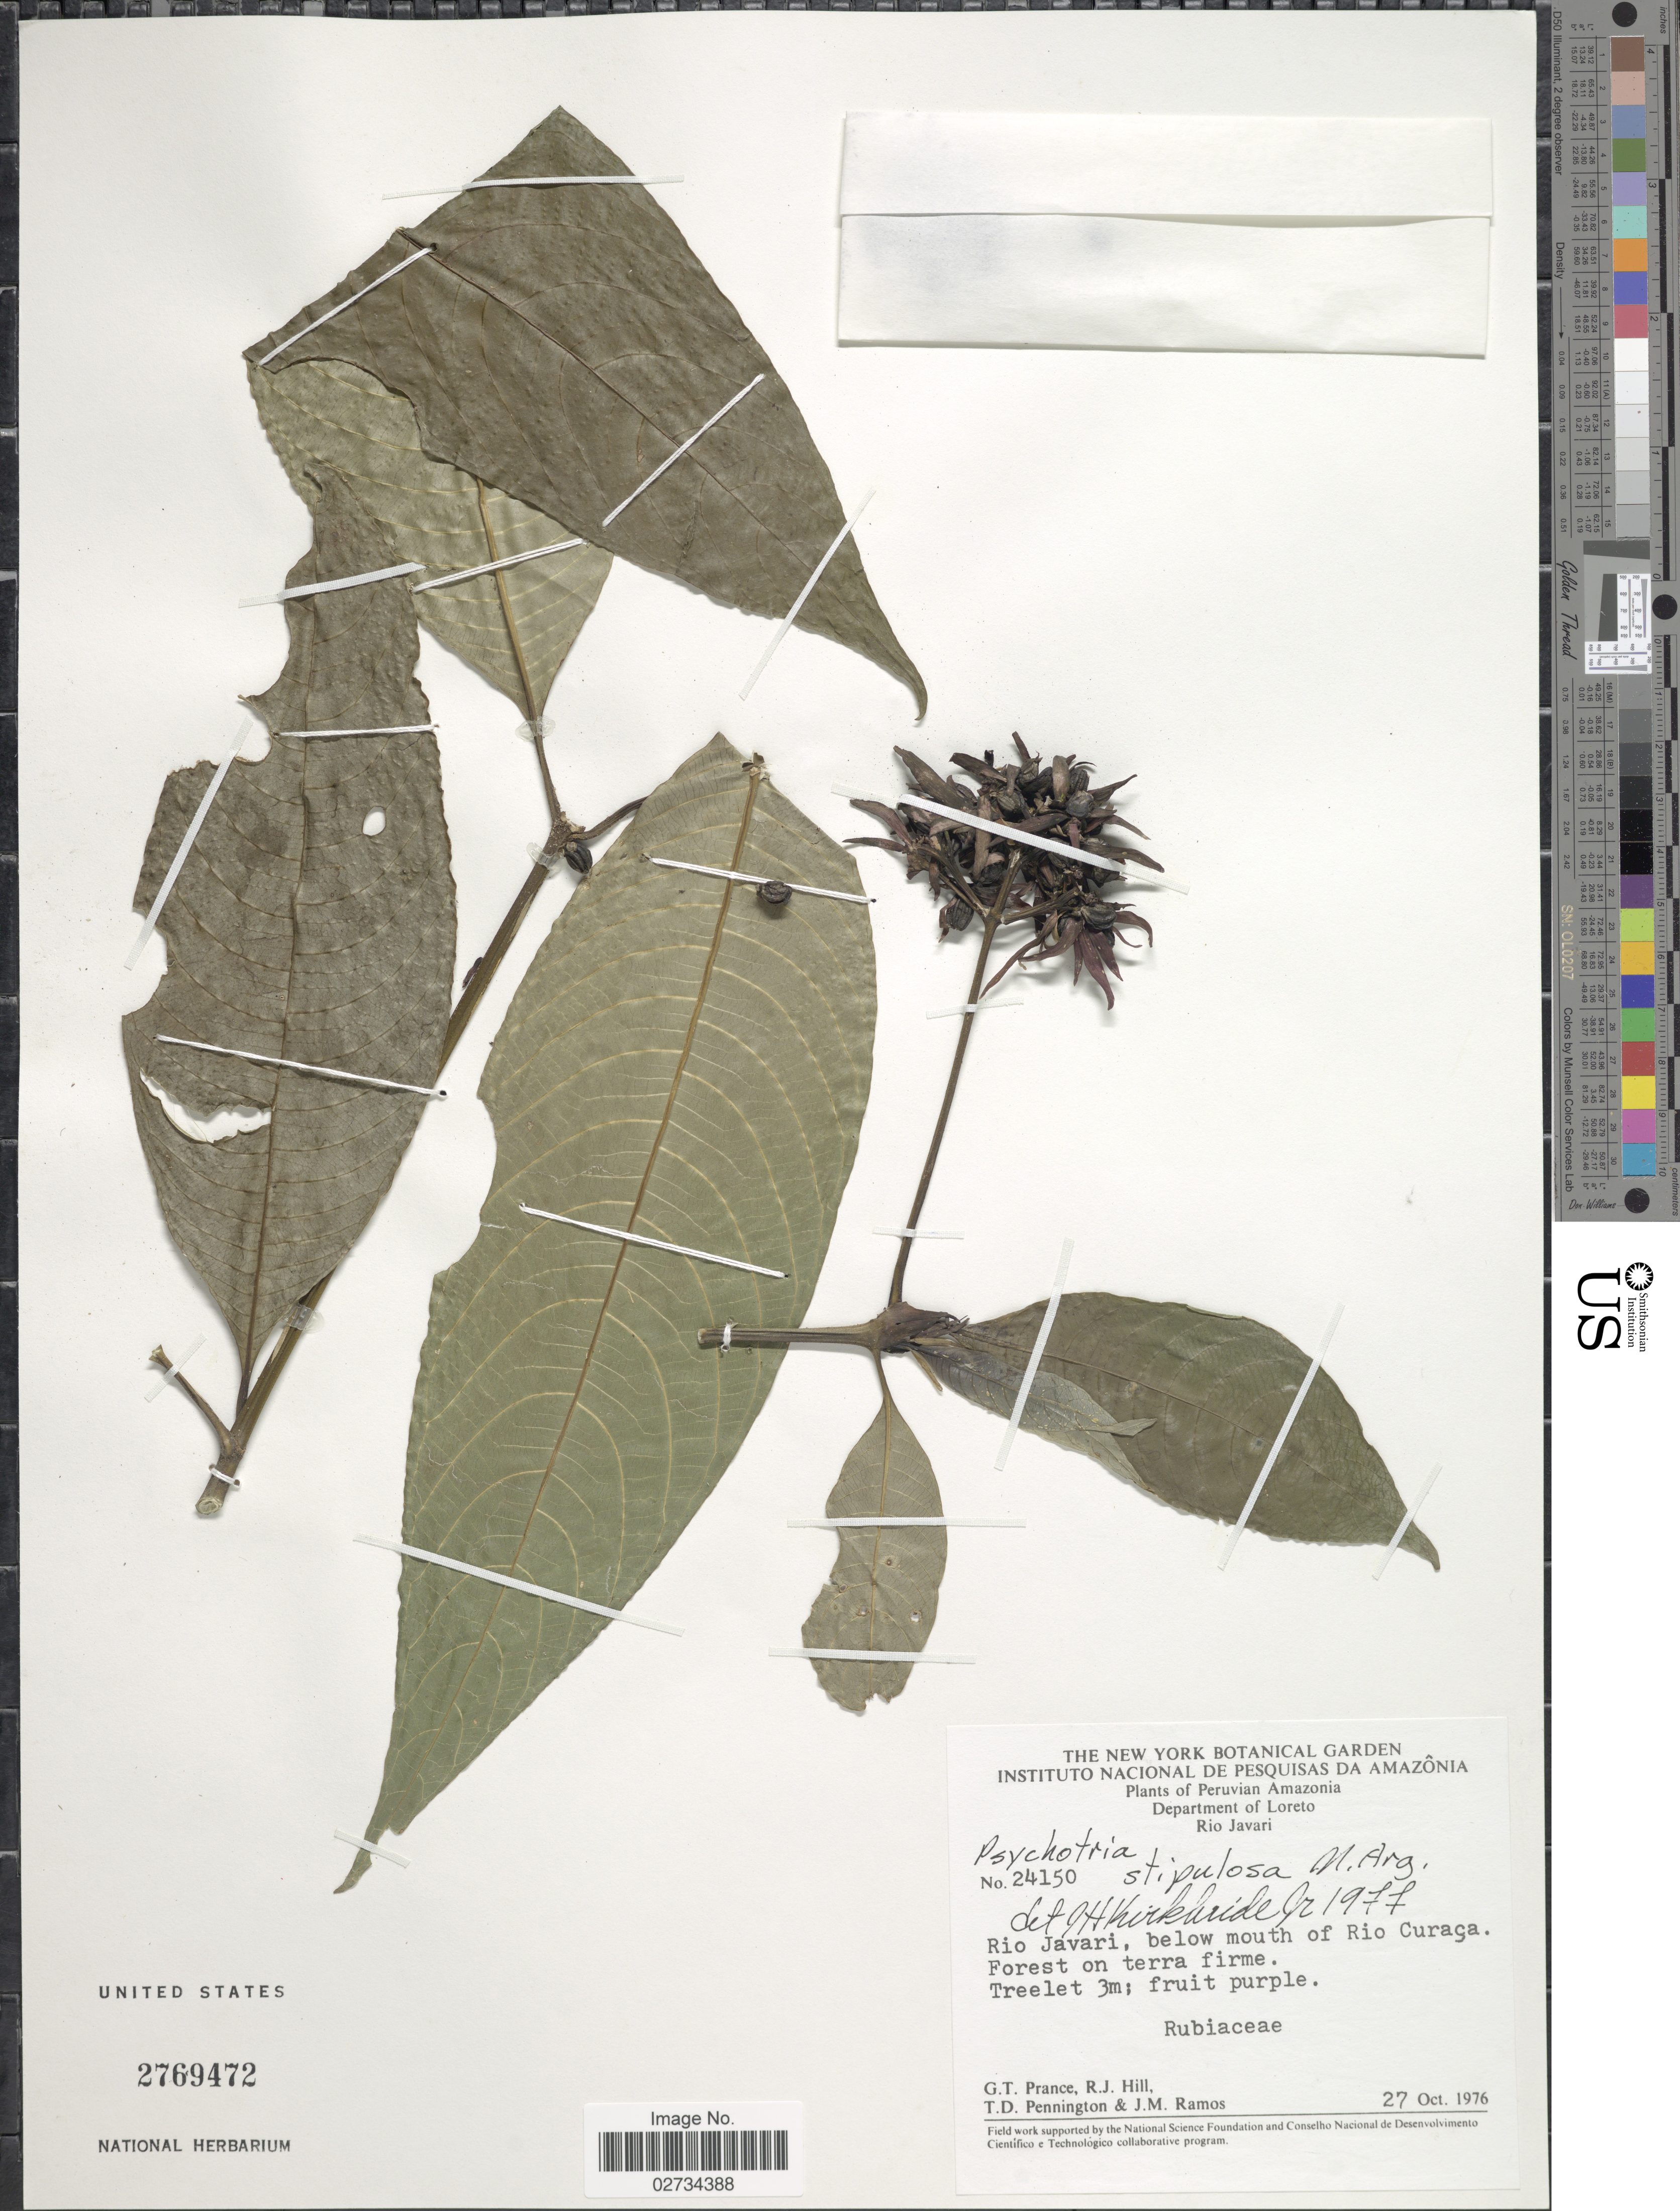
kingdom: Plantae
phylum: Tracheophyta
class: Magnoliopsida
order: Gentianales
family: Rubiaceae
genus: Psychotria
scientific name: Psychotria stipulosa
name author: Müll. Arg.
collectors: G. T. Prance, R. J. Hill, T. D. Pennington & J. M. Ramos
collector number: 24150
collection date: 1976-10-27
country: Peru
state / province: Loreto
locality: Peruvian Amazonia. Rio Javari. Rio Javari, below mouth of Rio Curaca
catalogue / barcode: US 2769472